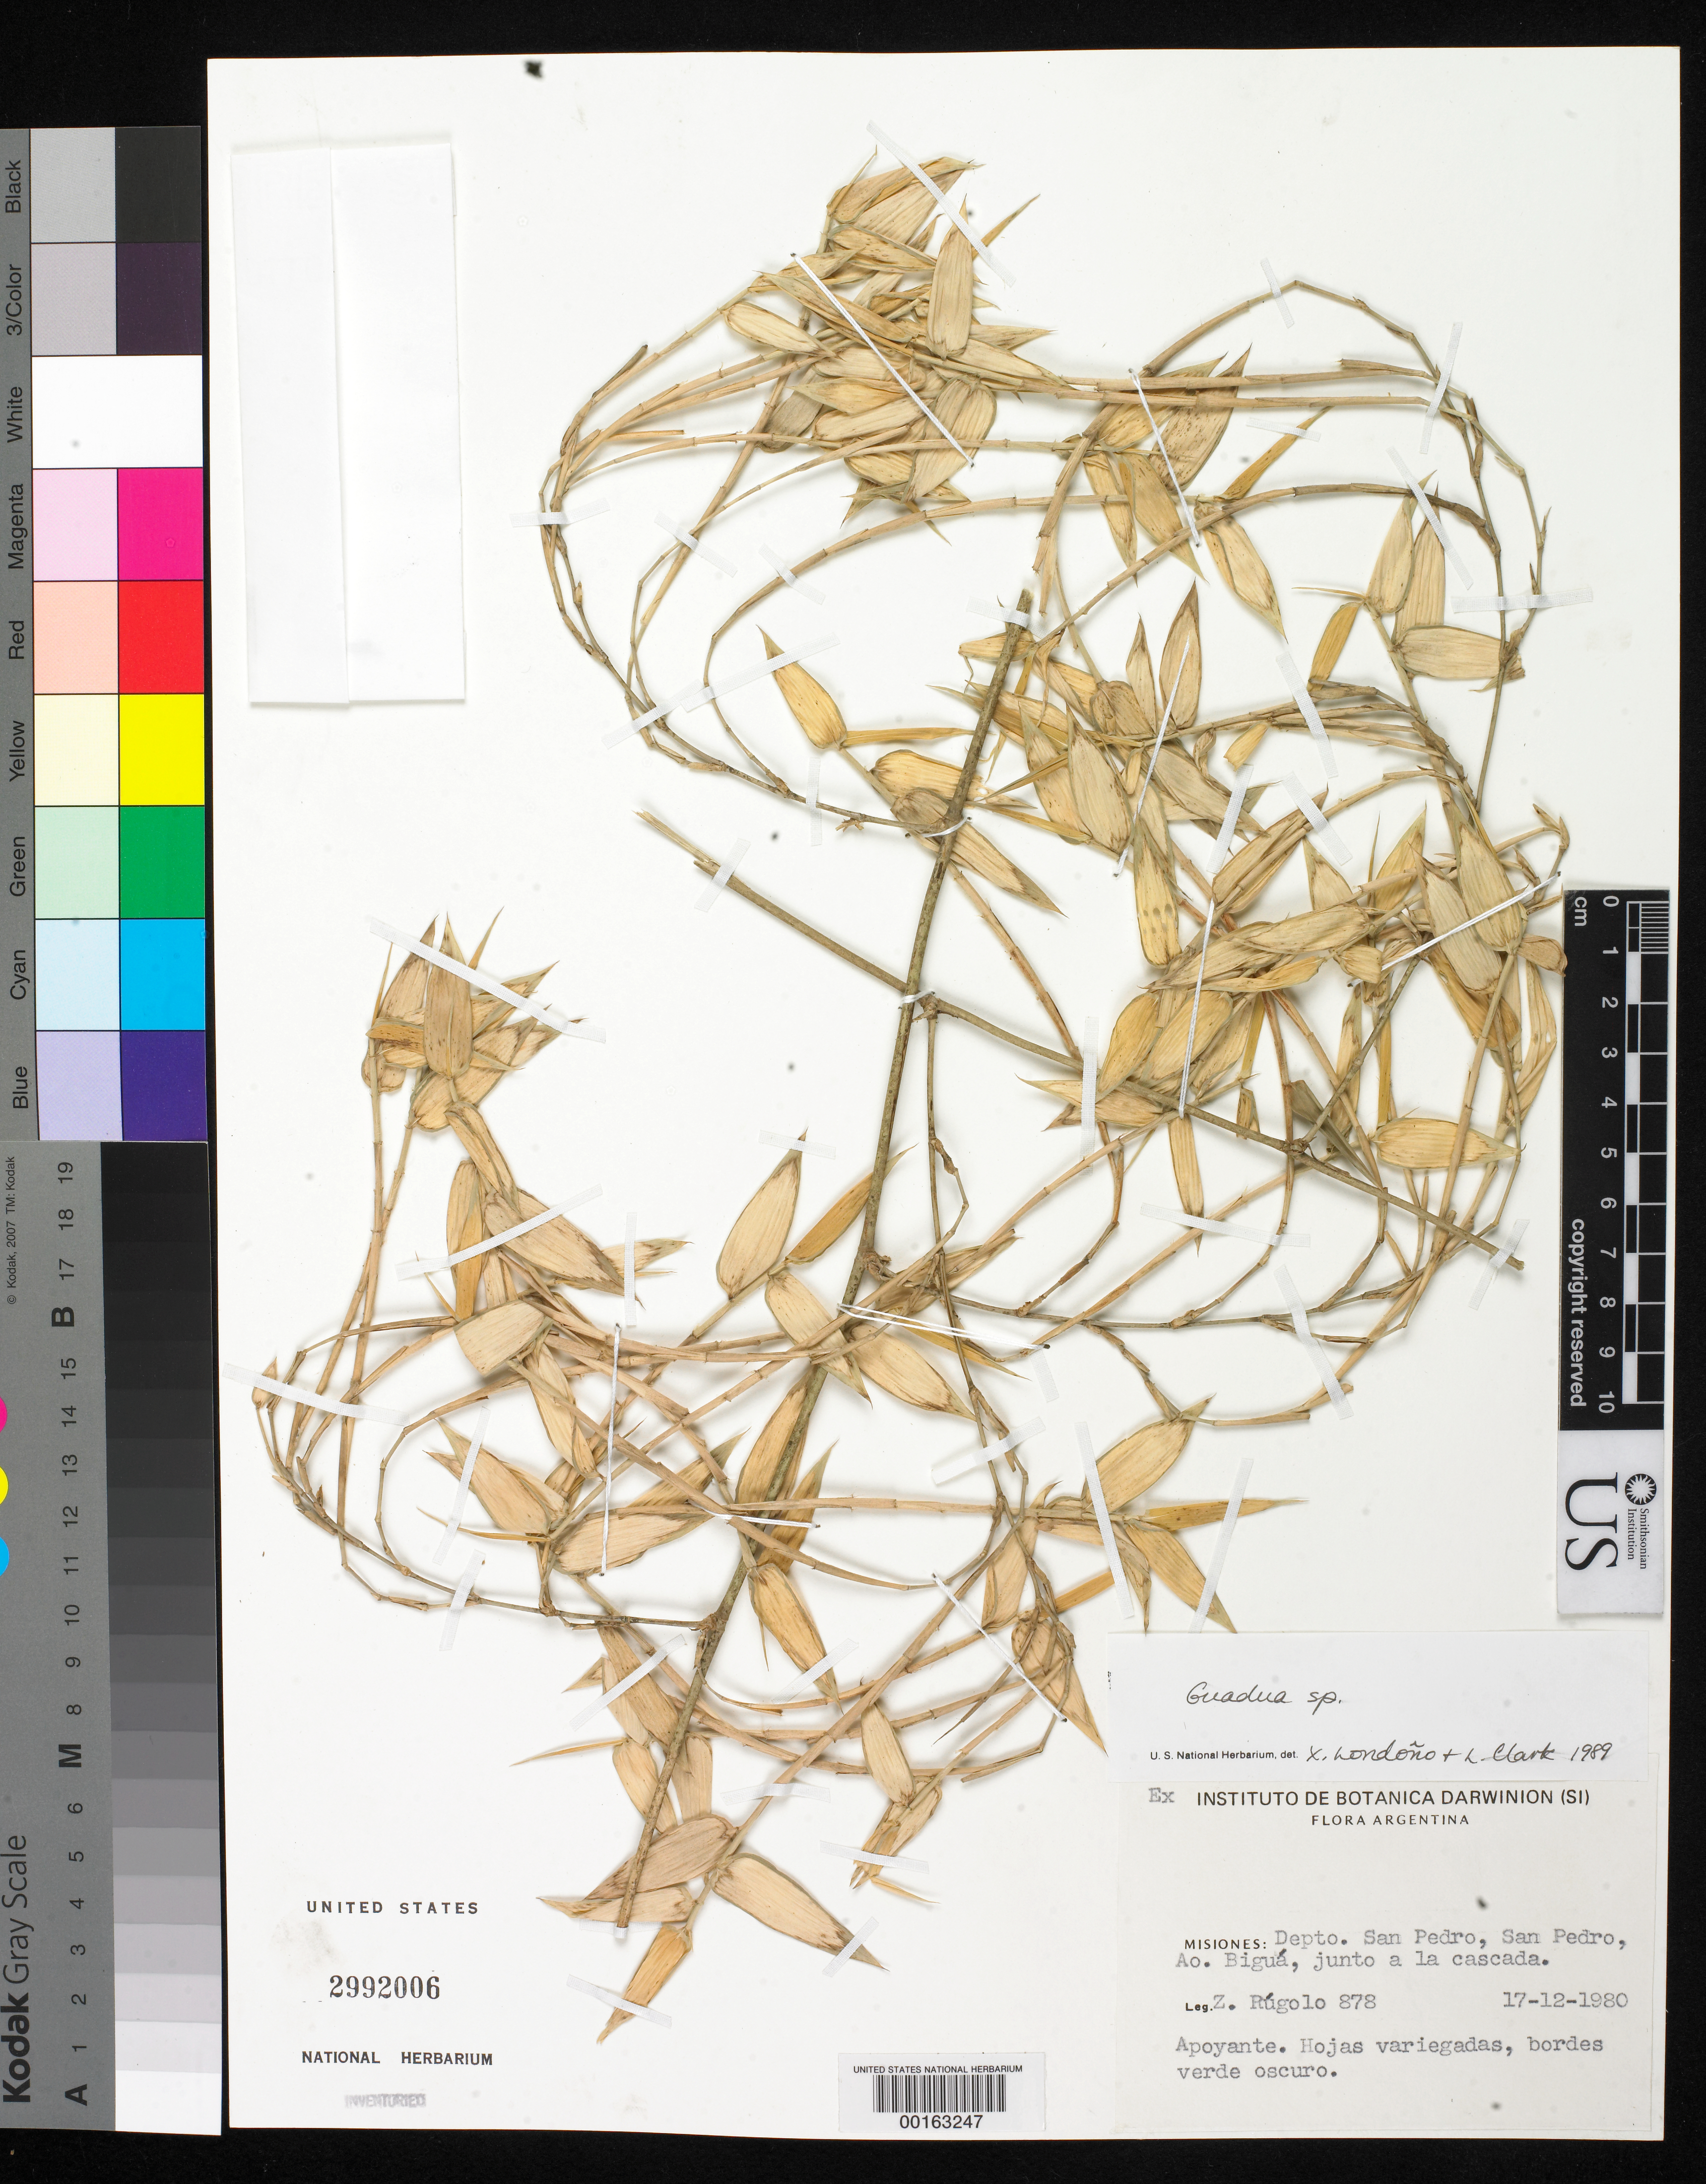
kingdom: Plantae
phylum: Tracheophyta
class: Liliopsida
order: Poales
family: Poaceae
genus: Guadua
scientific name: Guadua variegata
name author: Lizarazu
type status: Isotype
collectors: Z. E. Rúgolo de Agrasar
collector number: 878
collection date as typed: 17 Dec 1980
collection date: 1980-12-17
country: Argentina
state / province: Buenos Aires / Jujuy / Misiones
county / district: San Pedro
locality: Bigua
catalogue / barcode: US 2992006